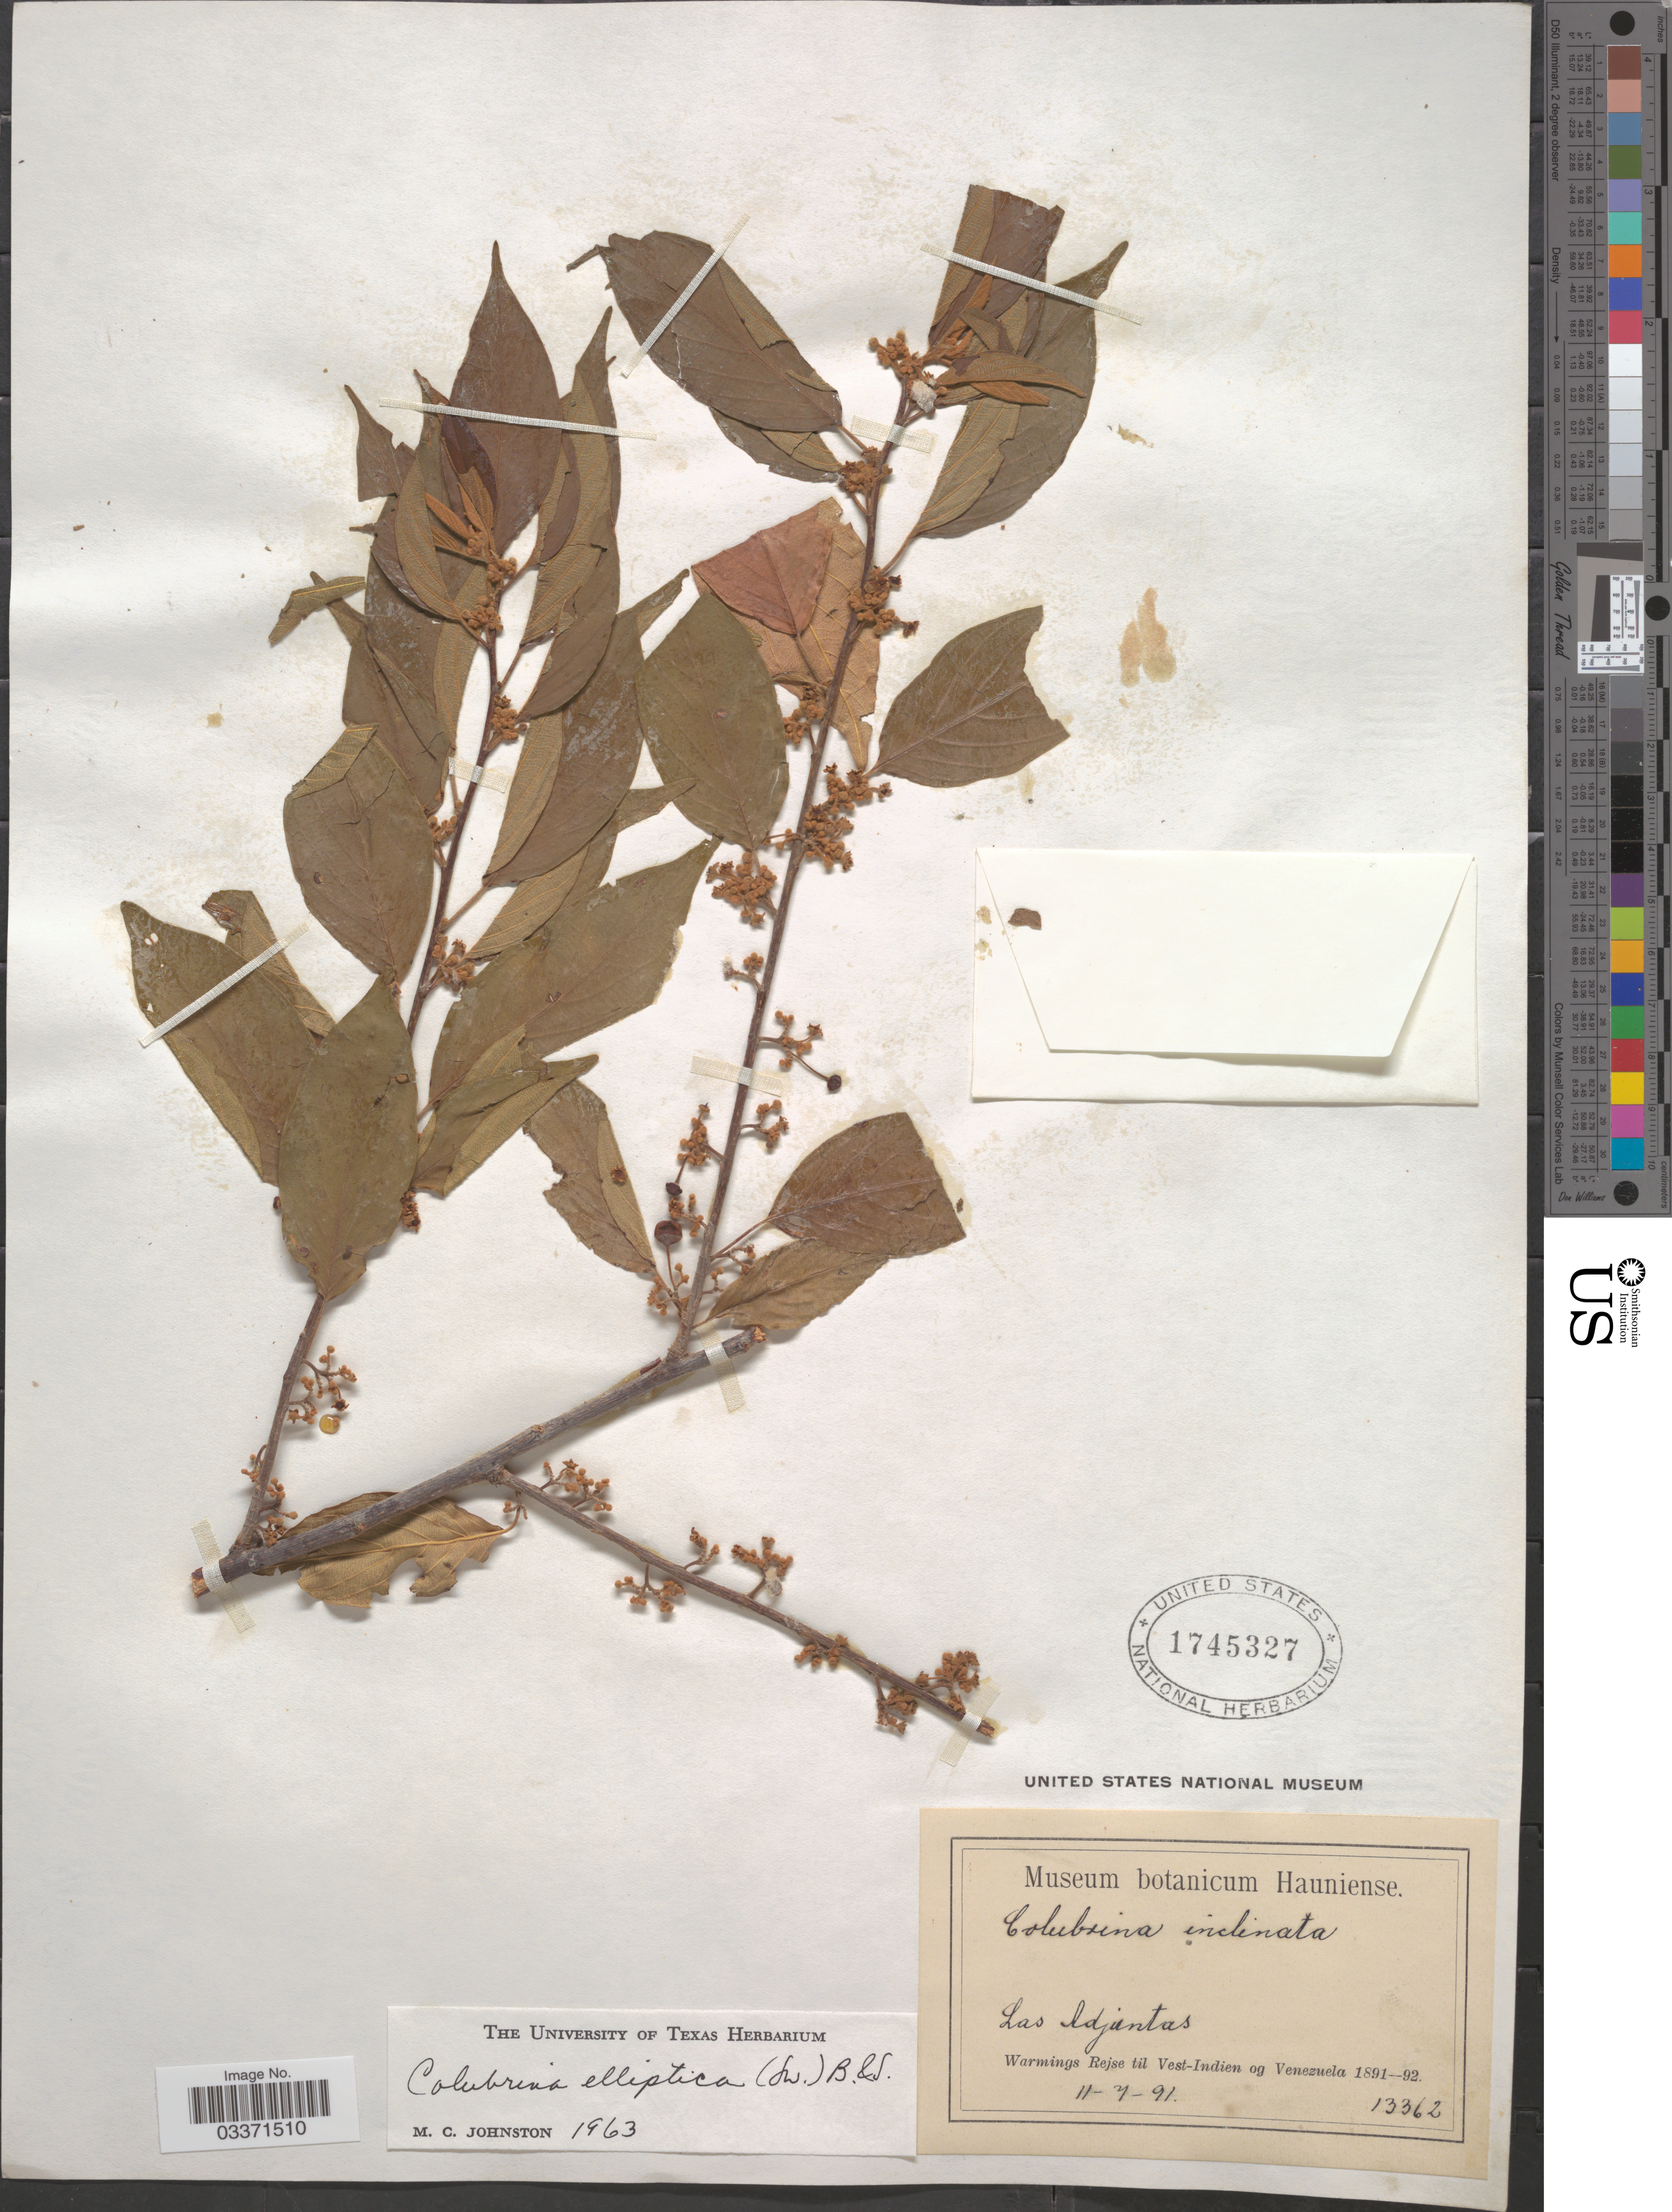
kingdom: Plantae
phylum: Tracheophyta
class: Magnoliopsida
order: Rosales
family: Rhamnaceae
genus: Colubrina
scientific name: Colubrina elliptica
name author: (Sw.) Brizicky & W.L. Stern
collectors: -. Warmings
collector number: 13362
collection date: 1891-07-11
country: Venezuela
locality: Las Adjuntas.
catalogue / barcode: US 1745327